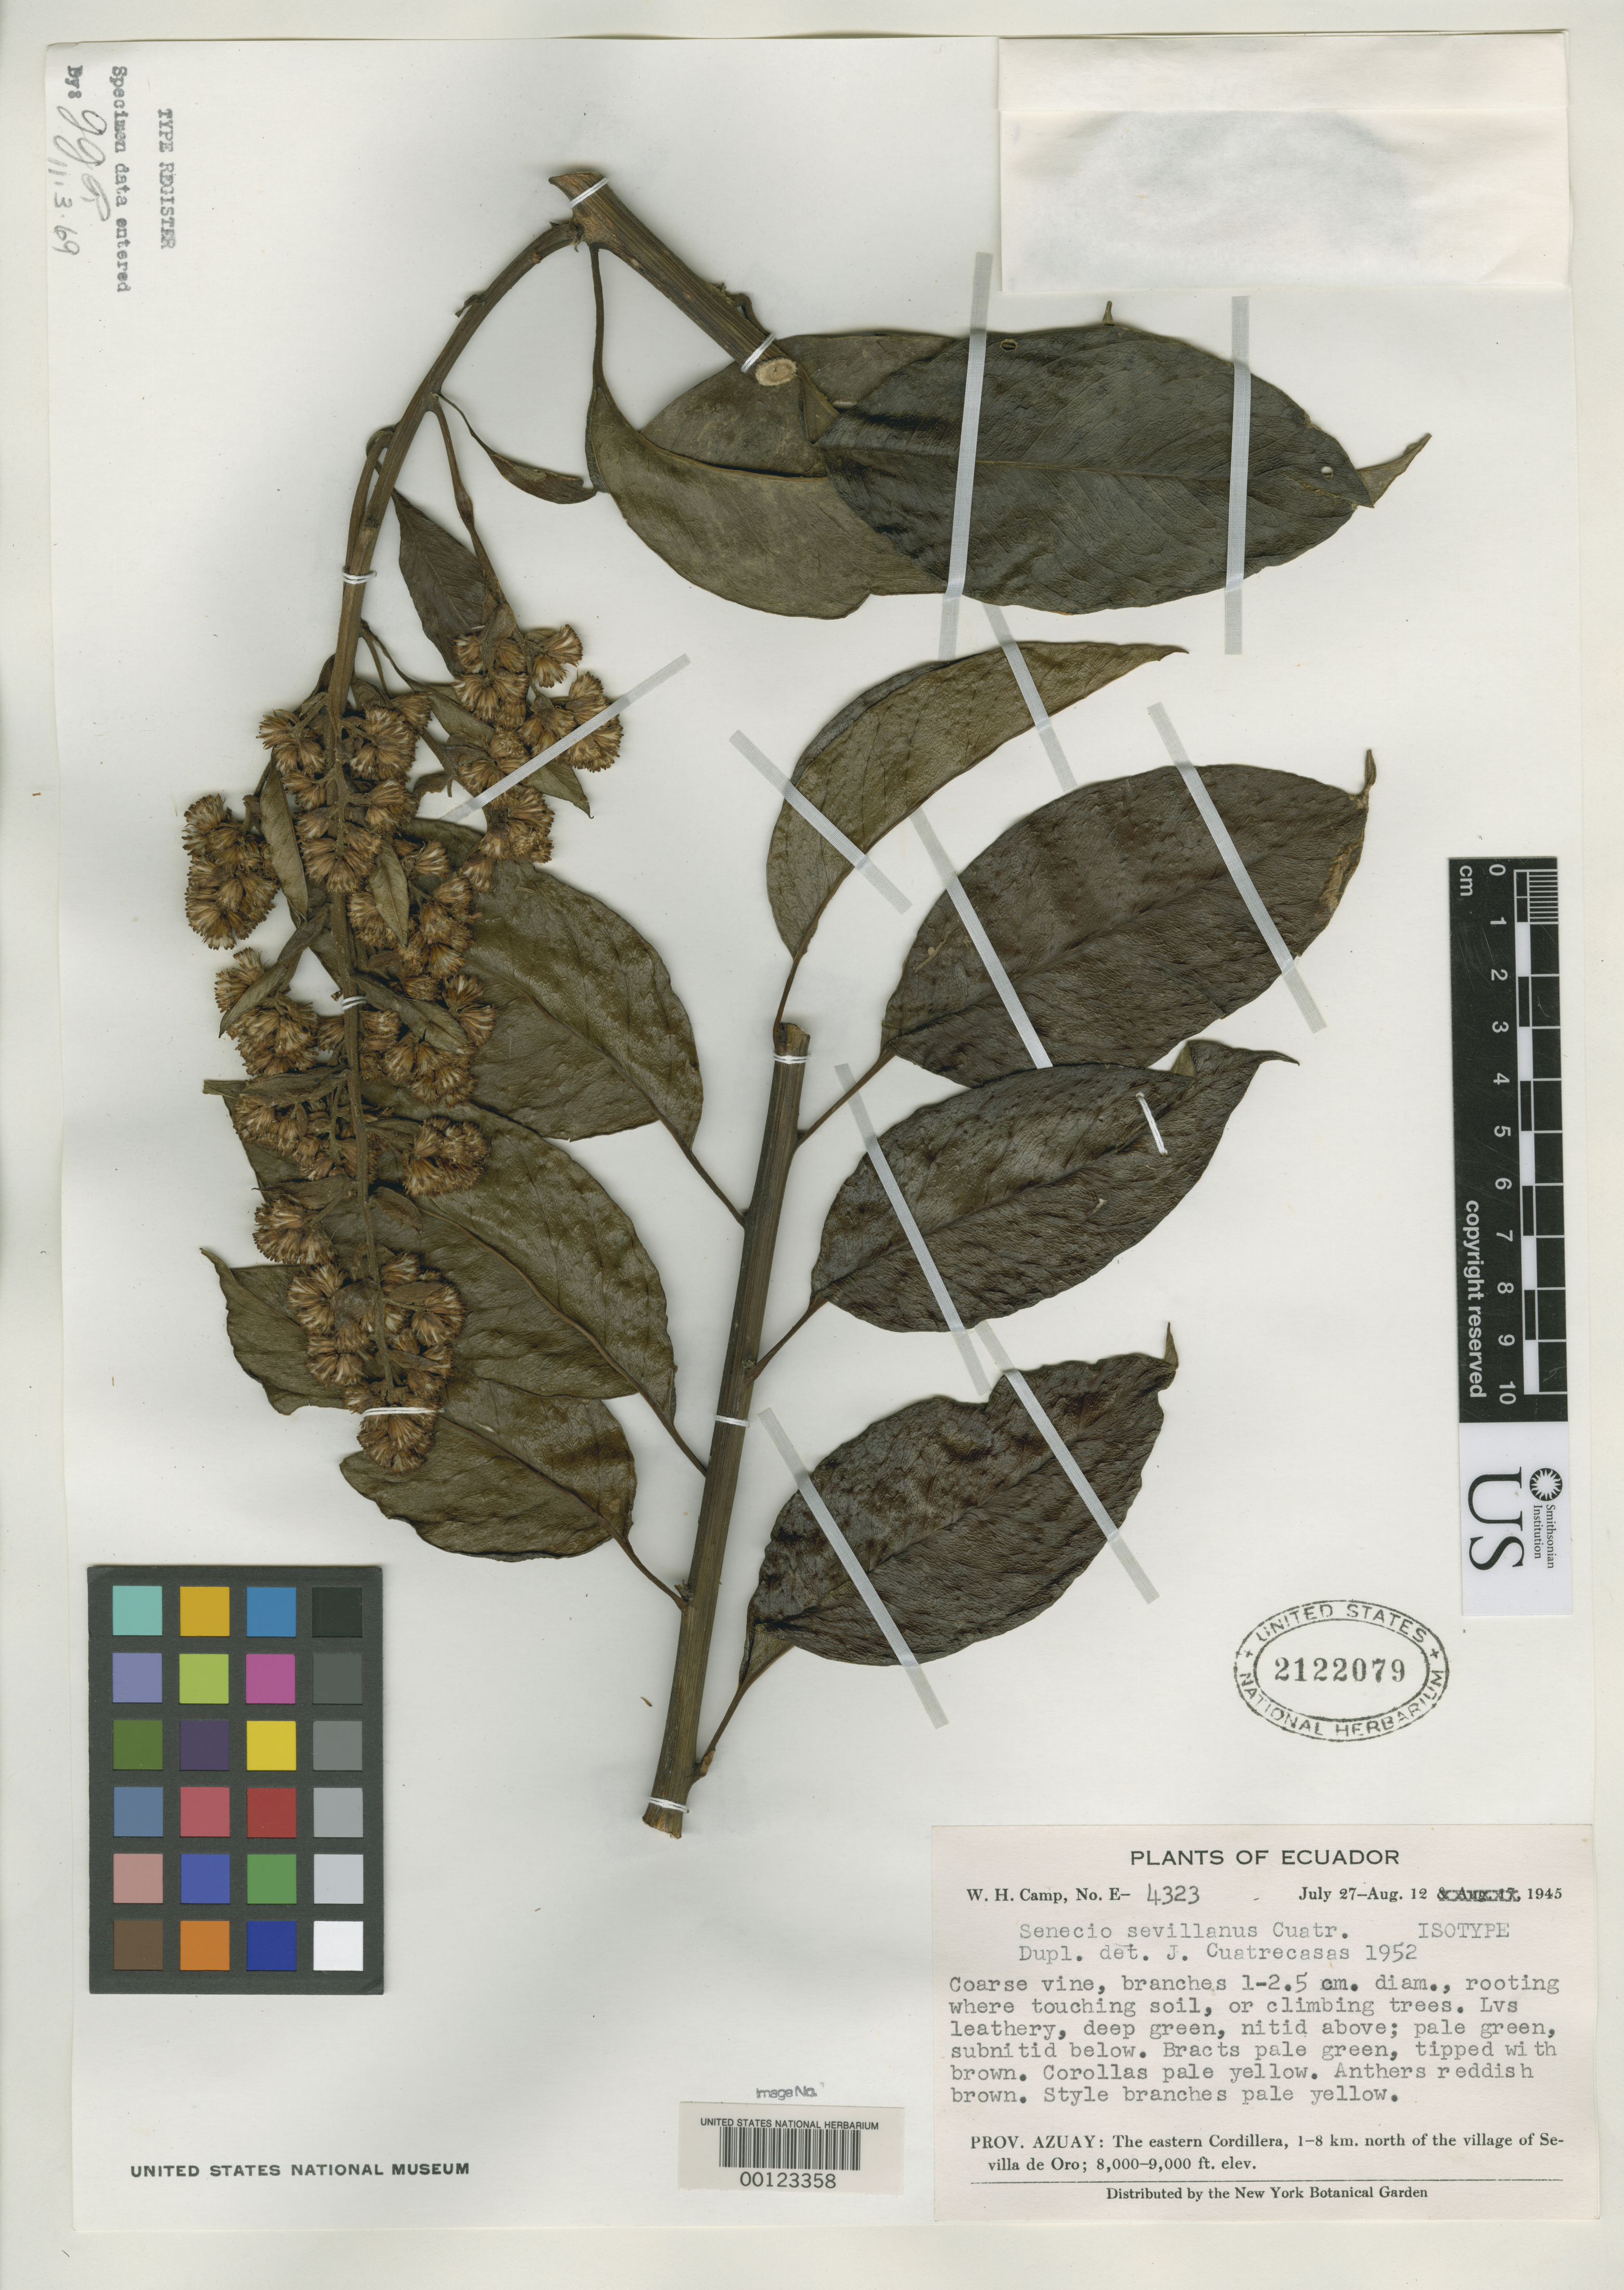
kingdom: Plantae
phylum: Tracheophyta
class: Magnoliopsida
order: Asterales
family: Asteraceae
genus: Senecio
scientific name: Senecio sevillanus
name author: Cuatrec.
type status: Isotype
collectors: W. H. Camp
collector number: E-4323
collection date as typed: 27 Jul 1945 to 12 Aug 1945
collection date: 1945-07-27/1945-08-12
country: Ecuador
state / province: Azuay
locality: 1 - 8 km N of Sevilla de Oro.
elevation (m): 2438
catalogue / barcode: US 2122079